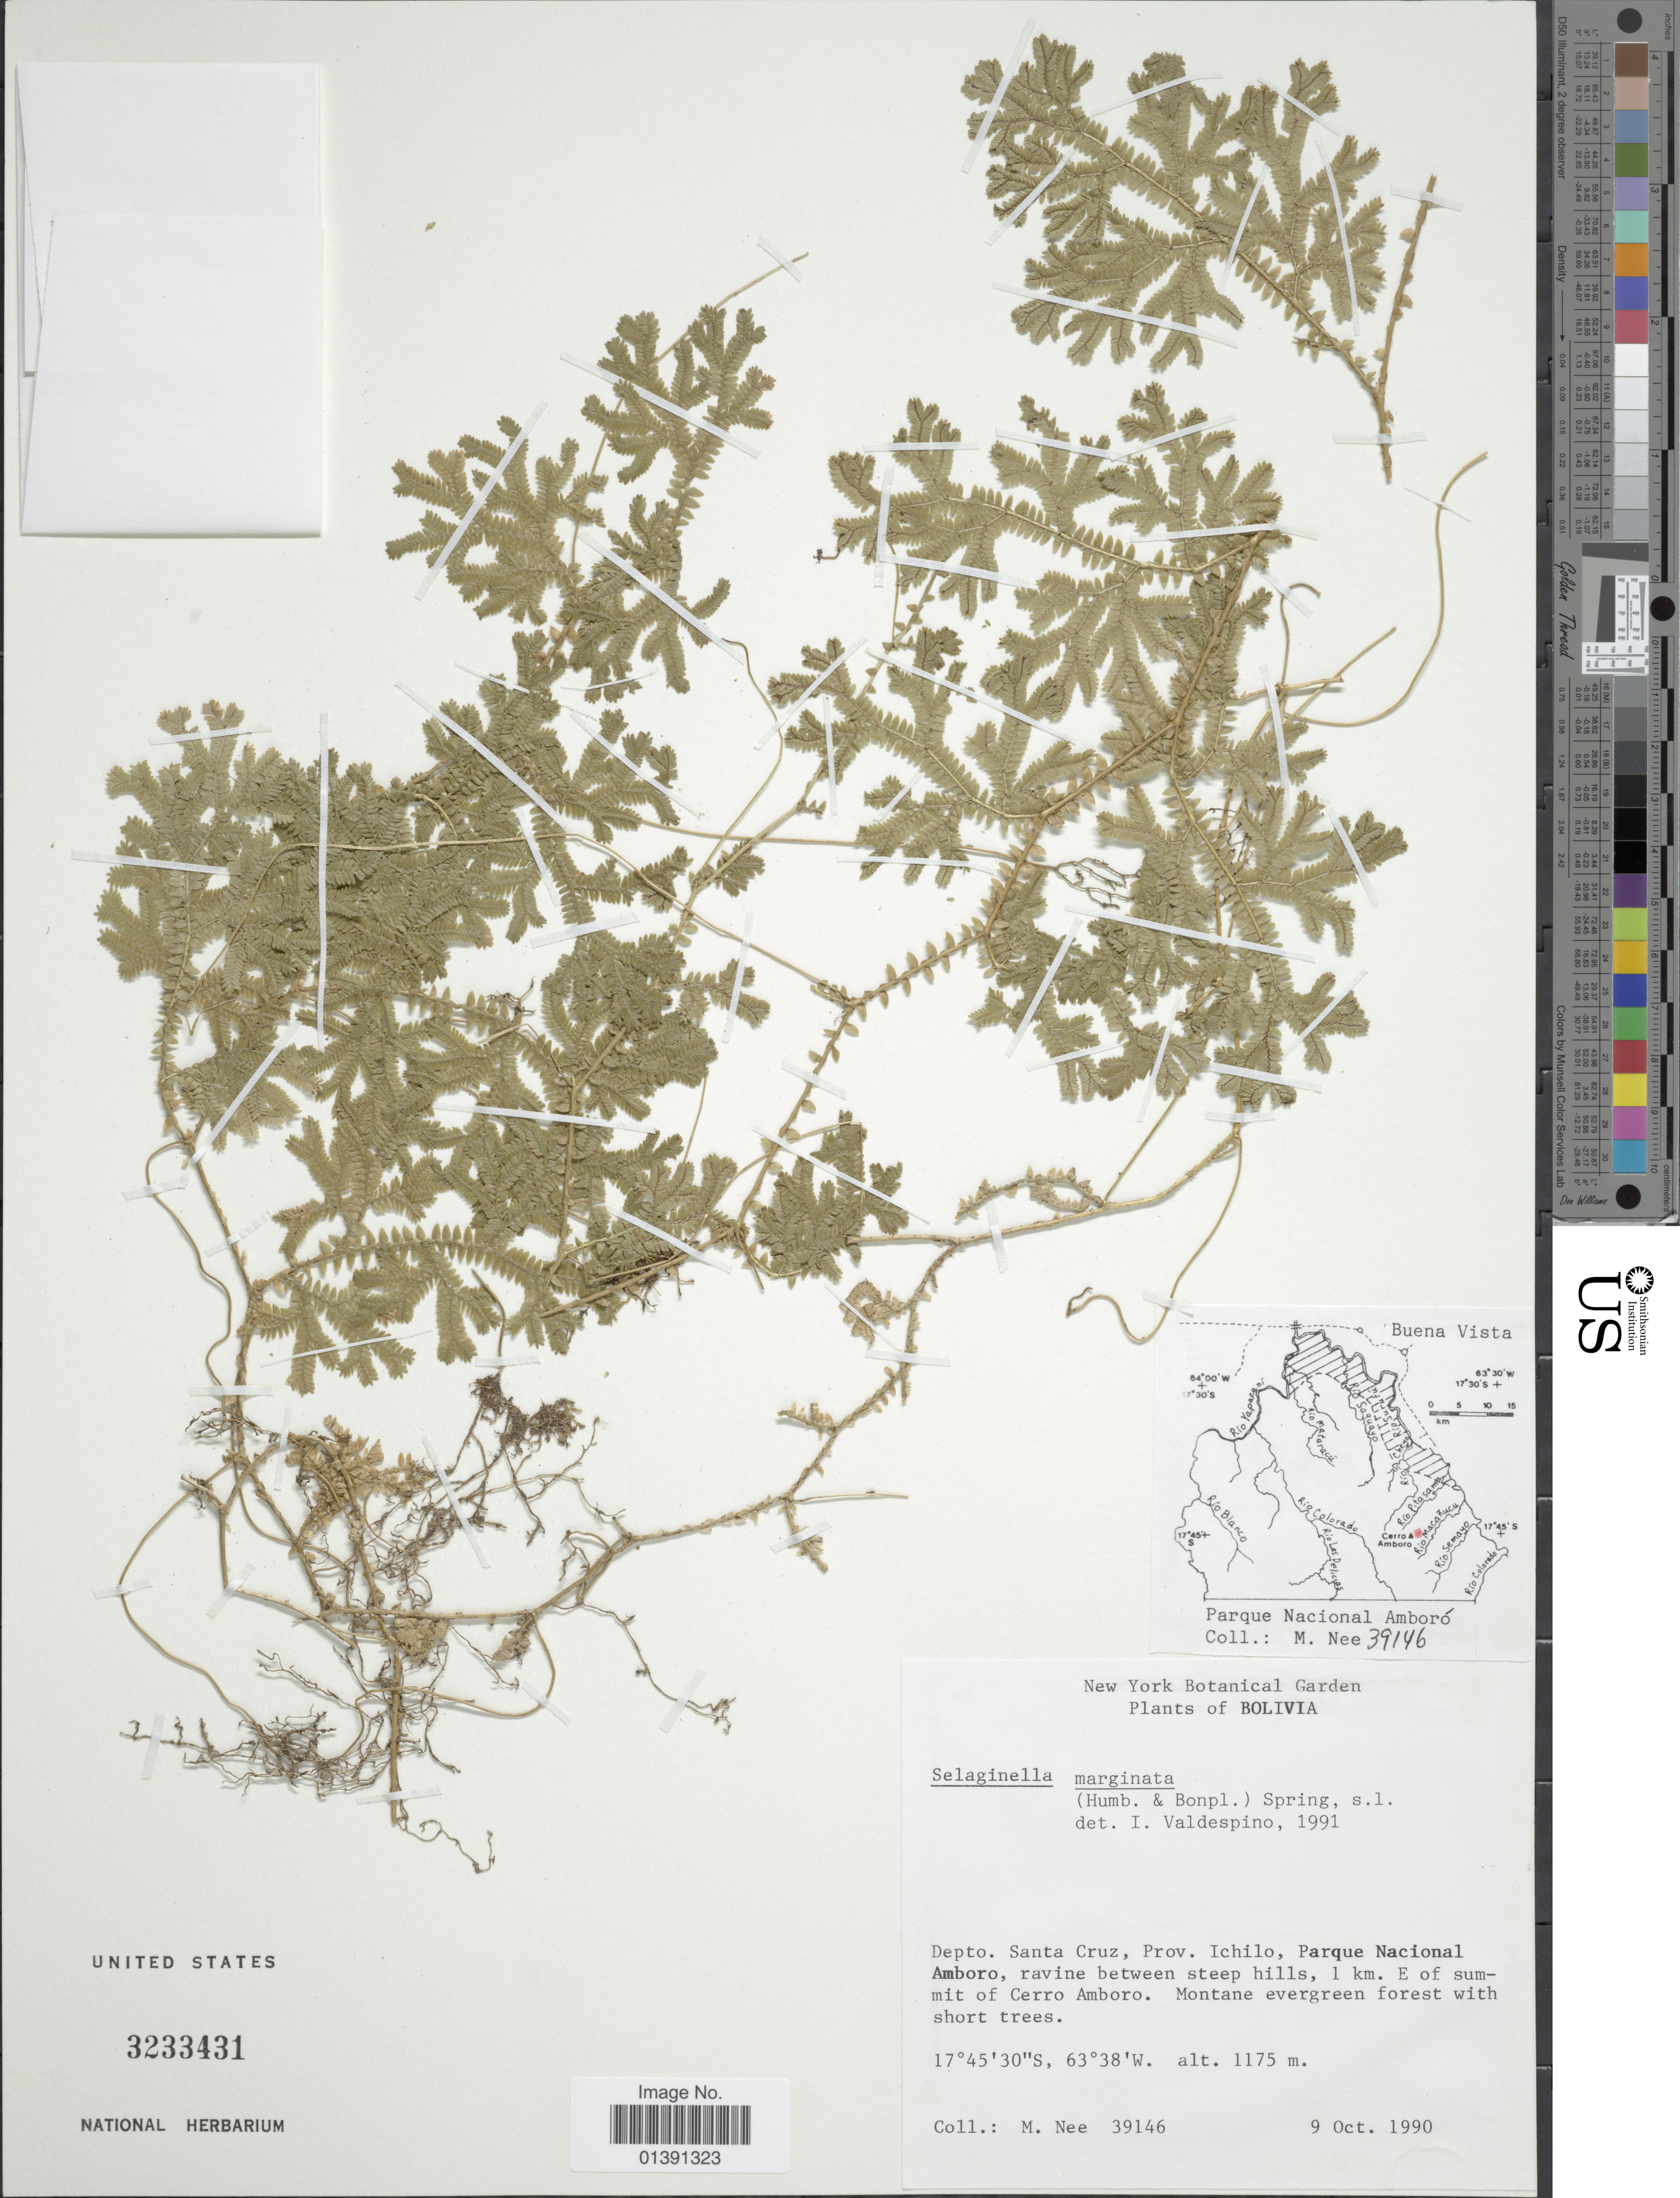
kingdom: Plantae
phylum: Tracheophyta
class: Lycopodiopsida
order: Selaginellales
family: Selaginellaceae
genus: Selaginella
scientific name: Selaginella marginata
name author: (Humb. & Bonpl.) Spring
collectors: M. Nee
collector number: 39146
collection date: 1990-10-09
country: Bolivia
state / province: Santa Cruz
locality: Prov. Ichilo, Parque Nacional Amboro, ravine between steep hills, 1 km. E of summit of Cerro Anboro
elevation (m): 1175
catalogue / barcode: US 3233431